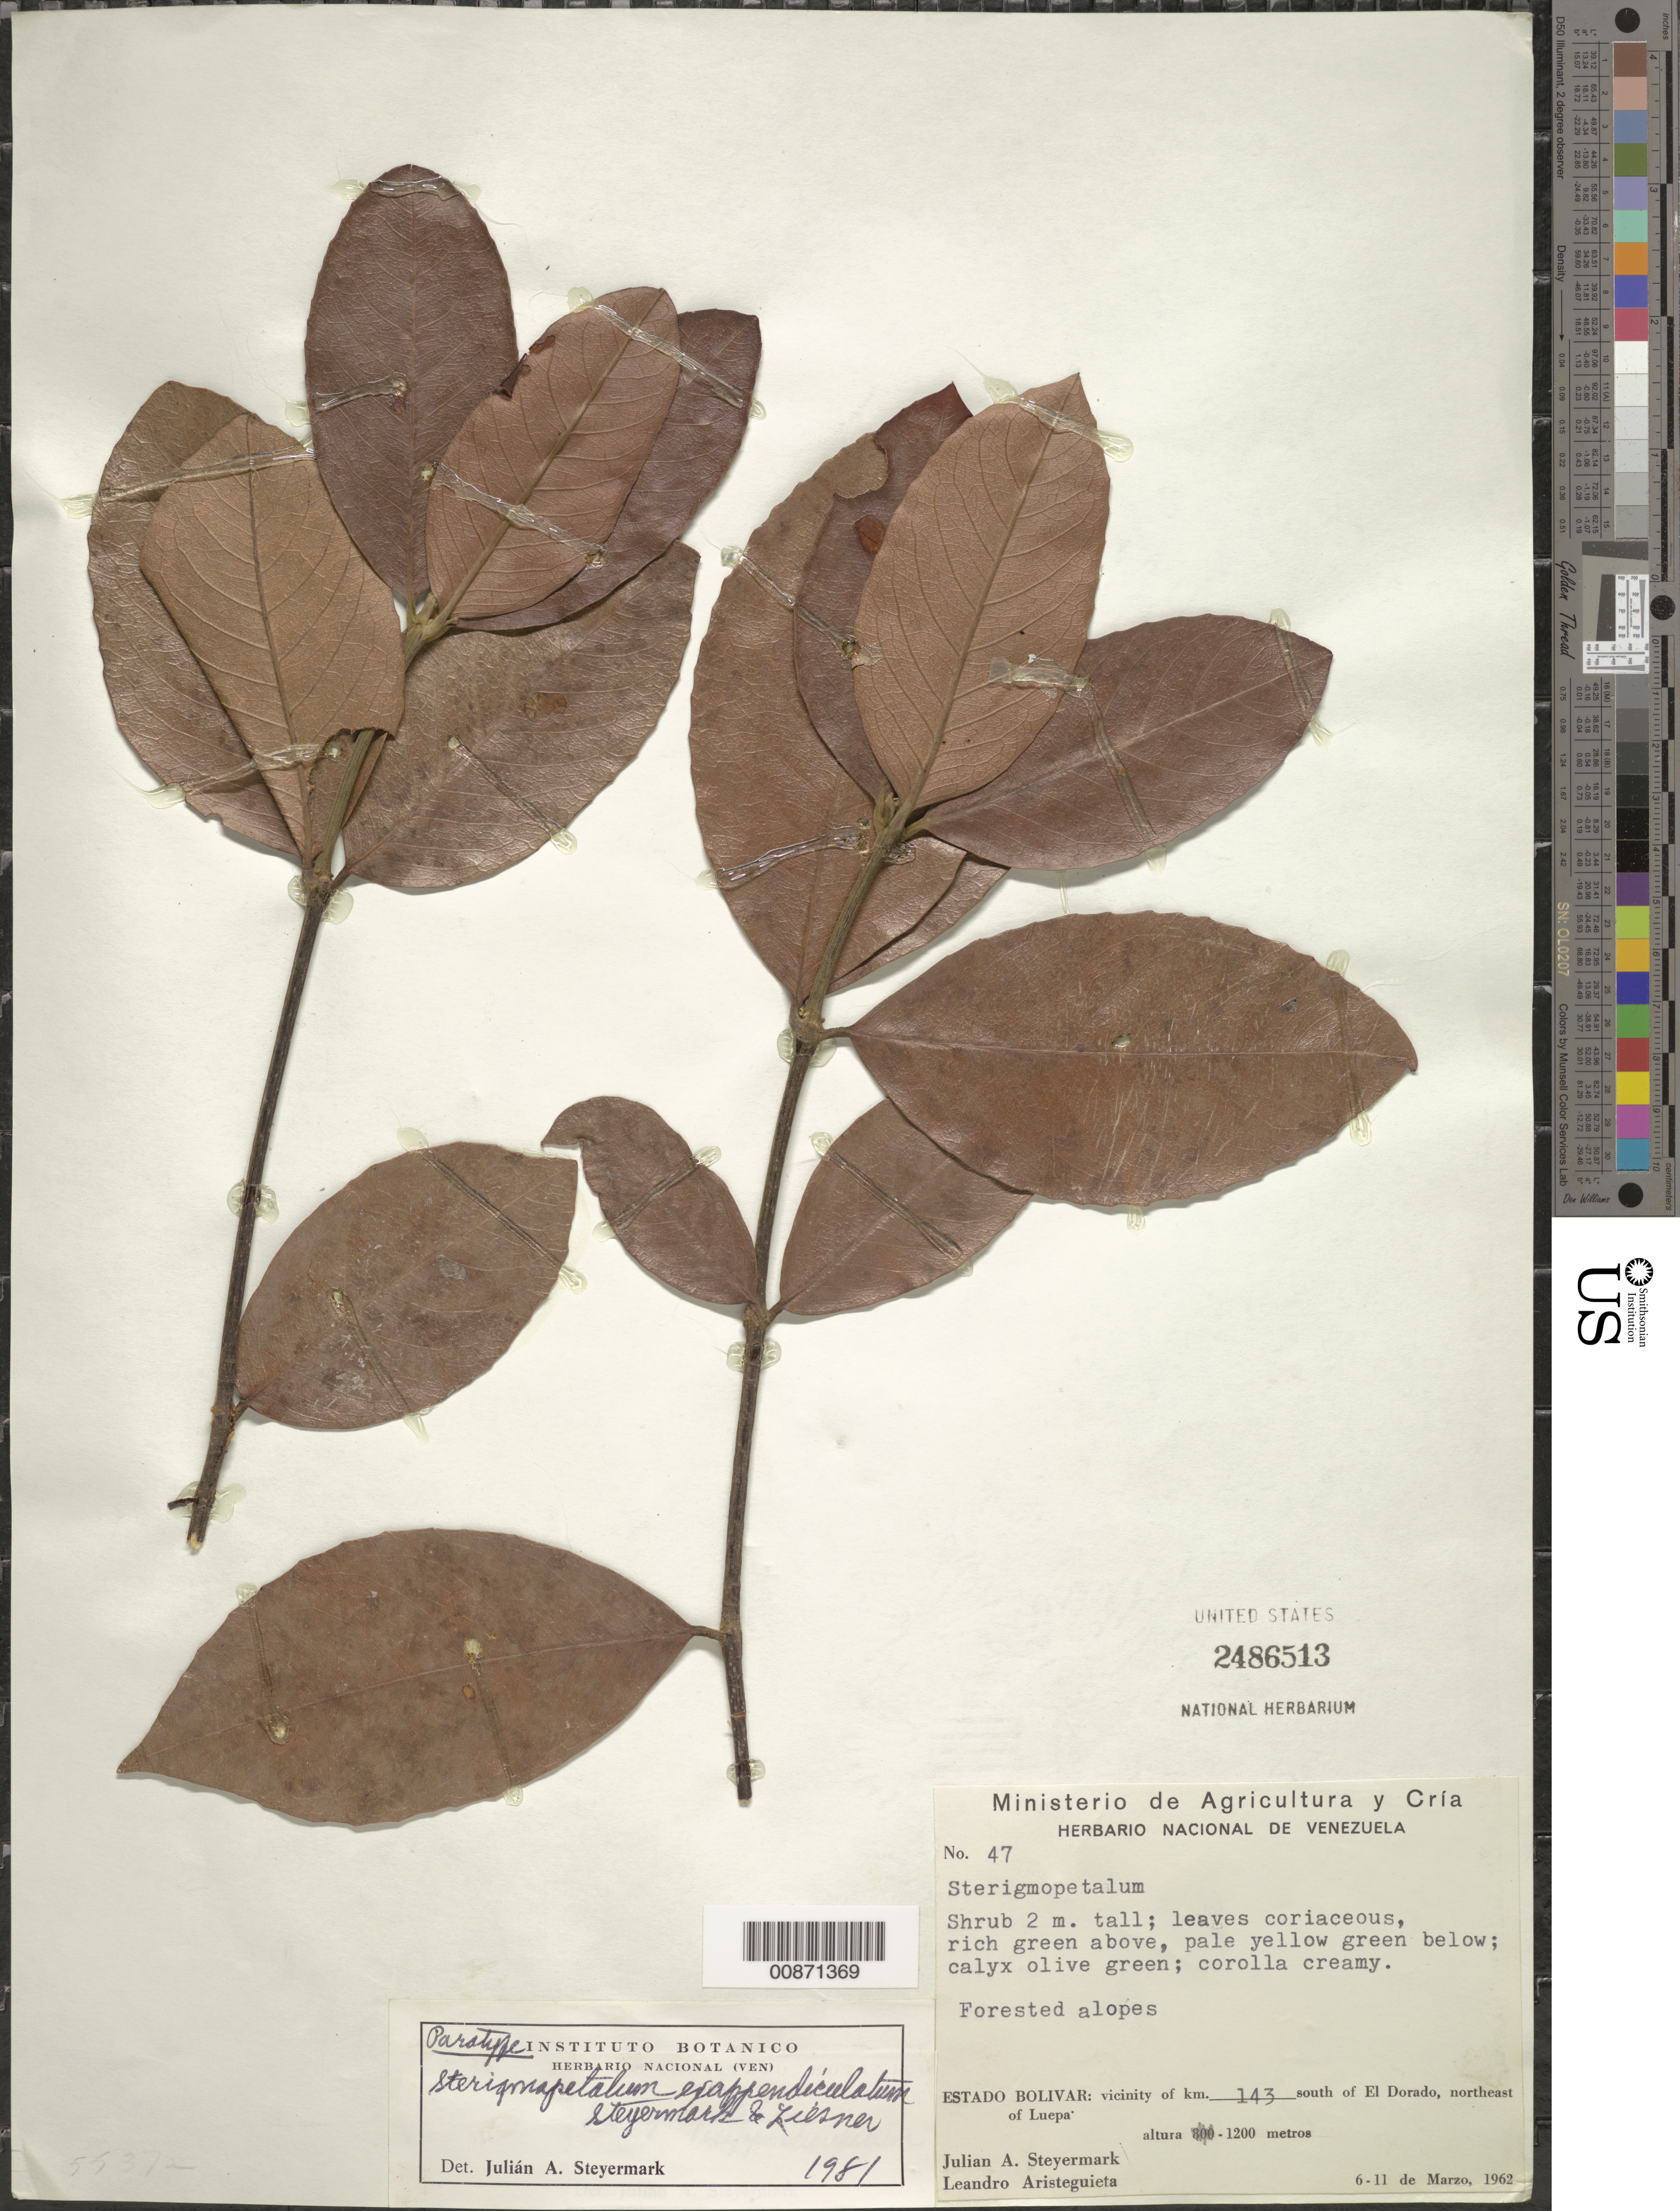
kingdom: Plantae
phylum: Tracheophyta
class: Magnoliopsida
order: Malpighiales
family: Rhizophoraceae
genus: Sterigmapetalum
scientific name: Sterigmapetalum exappendiculatum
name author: Steyerm. & Liesner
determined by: Steyermark, Julian A., (VEN)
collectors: J. Steyermark & L. Aristeguieta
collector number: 62 47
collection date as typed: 6-Mar-62 to 11-Mar-62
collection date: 1962-03-06/1962-03-11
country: Venezuela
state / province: Bolívar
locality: El Dorado, 143 km south of; NE of Luepa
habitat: Forested slopes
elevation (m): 1200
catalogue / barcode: US 2486513